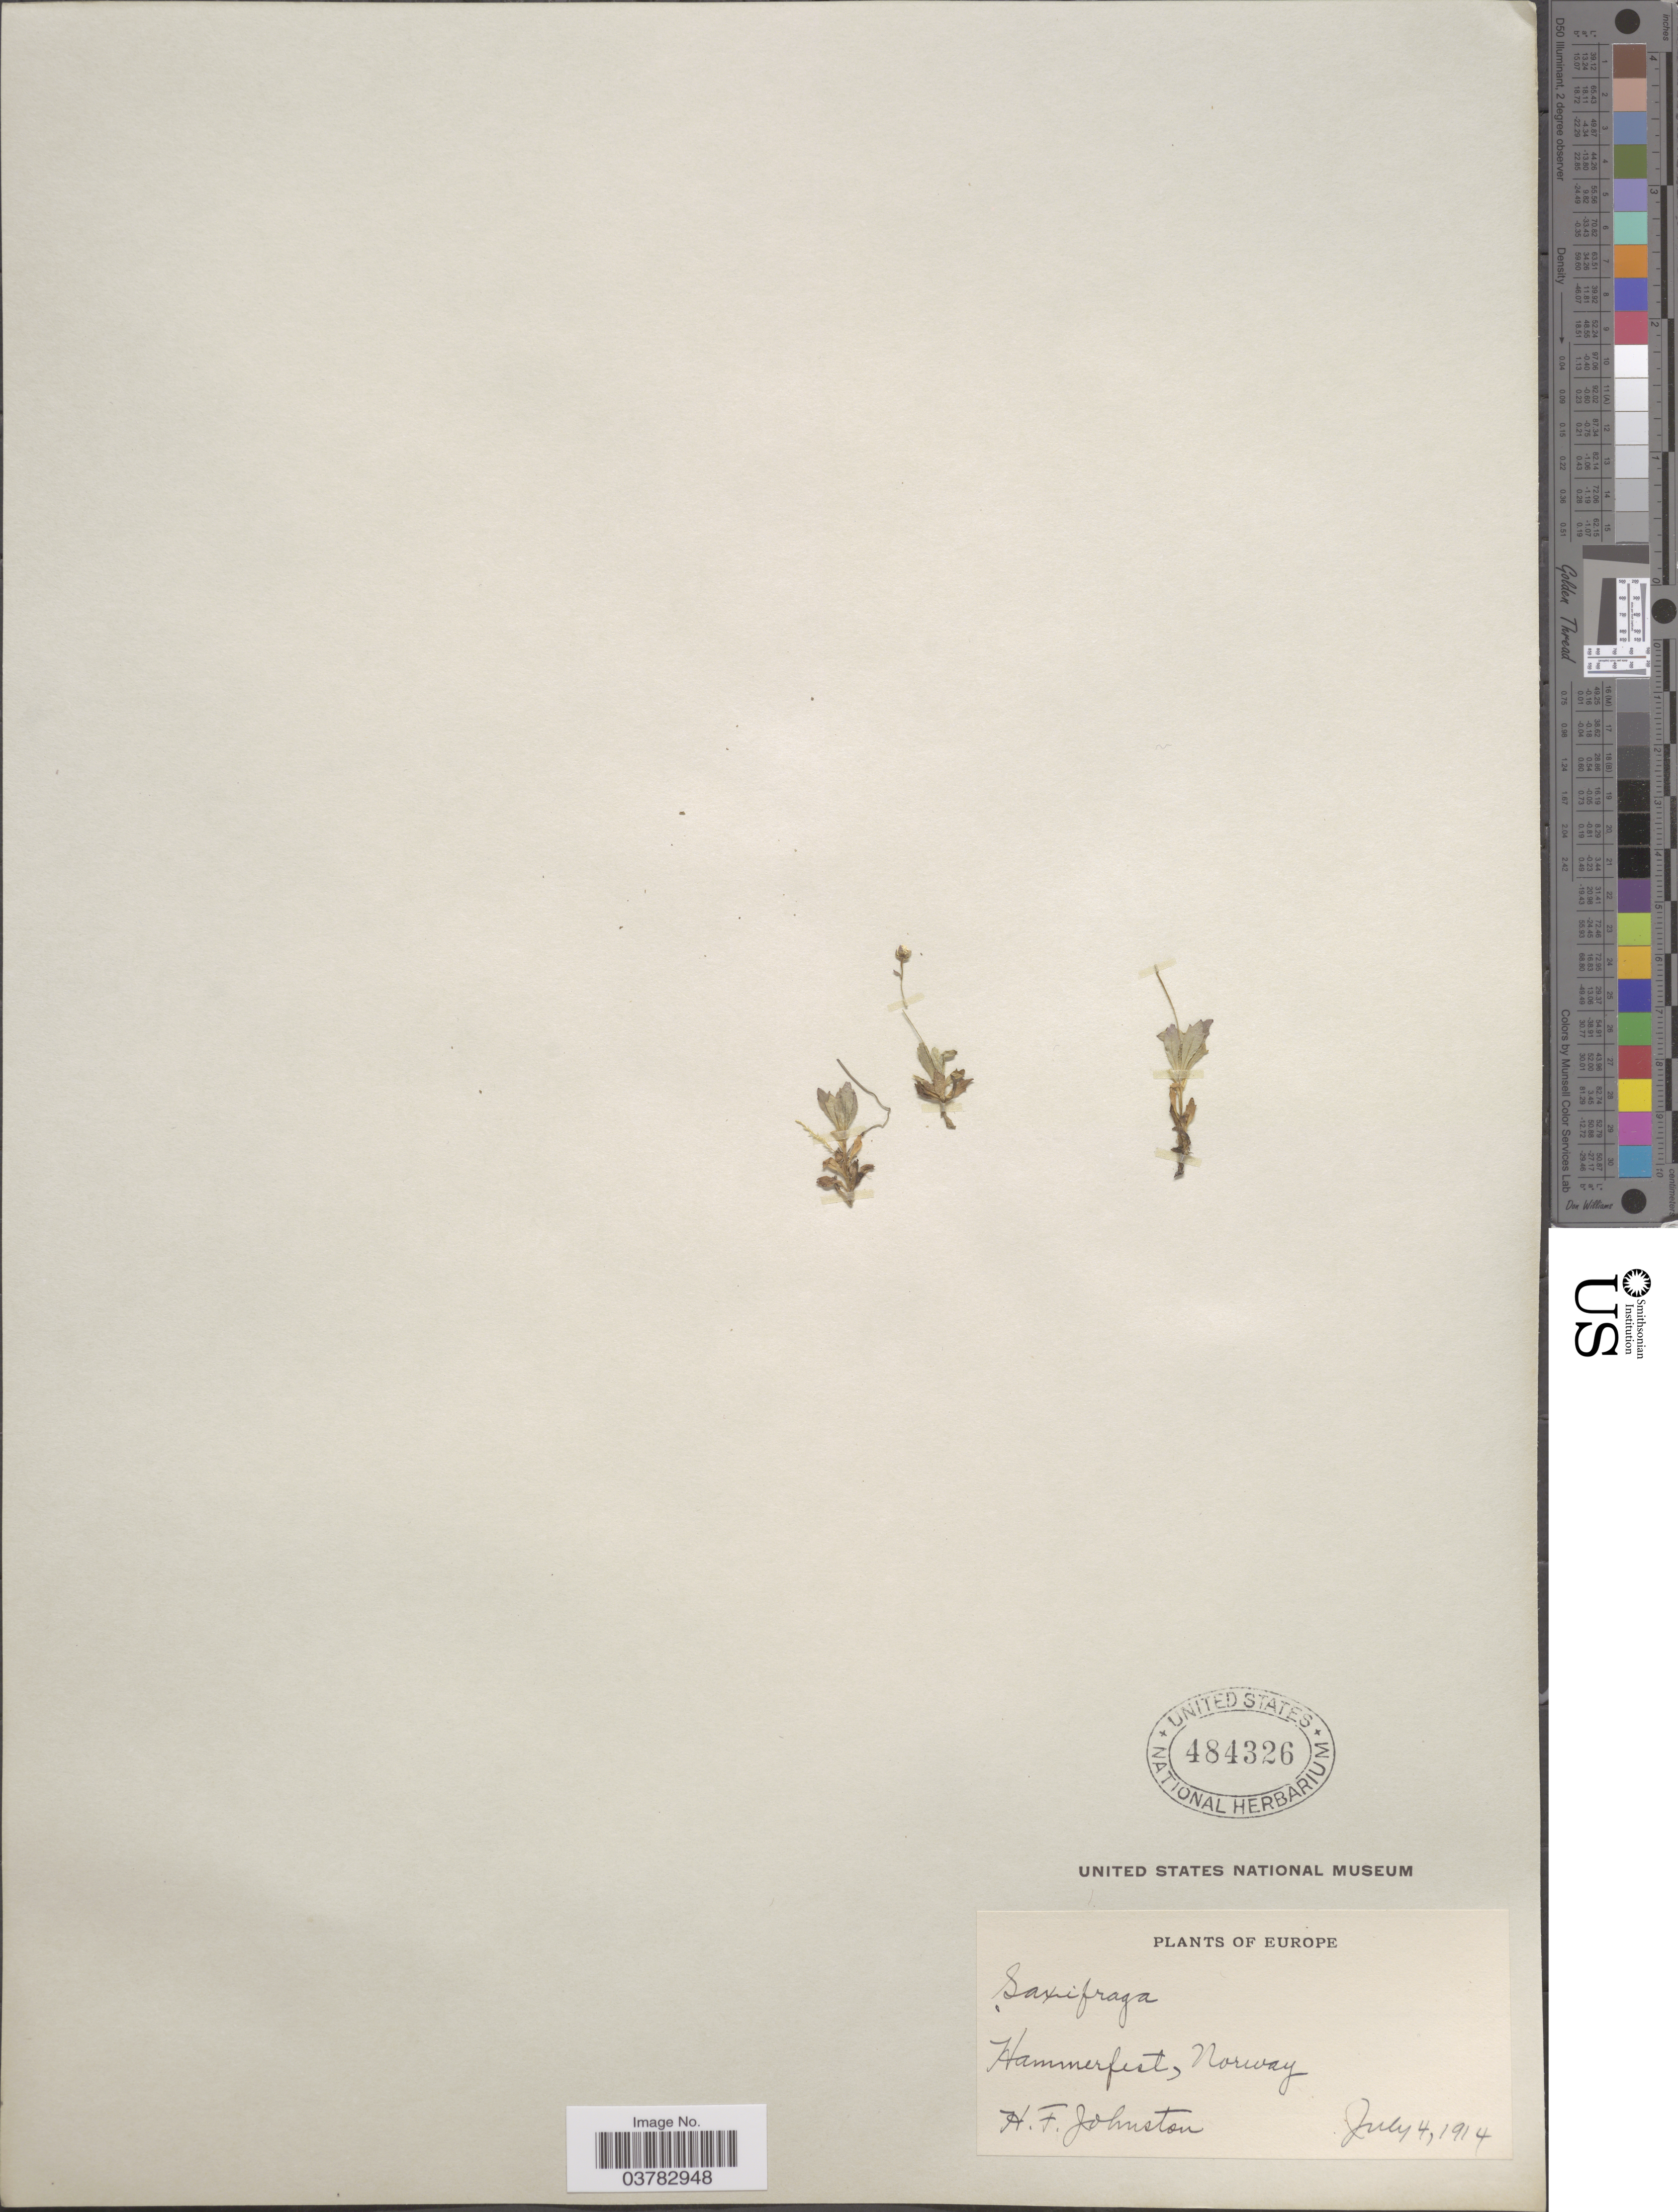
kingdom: Plantae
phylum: Tracheophyta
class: Magnoliopsida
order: Saxifragales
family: Saxifragaceae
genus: Saxifraga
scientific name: Saxifraga sp.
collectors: H. Johnston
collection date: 1914-07-04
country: Norway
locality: Hammersfest.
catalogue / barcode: US 484326